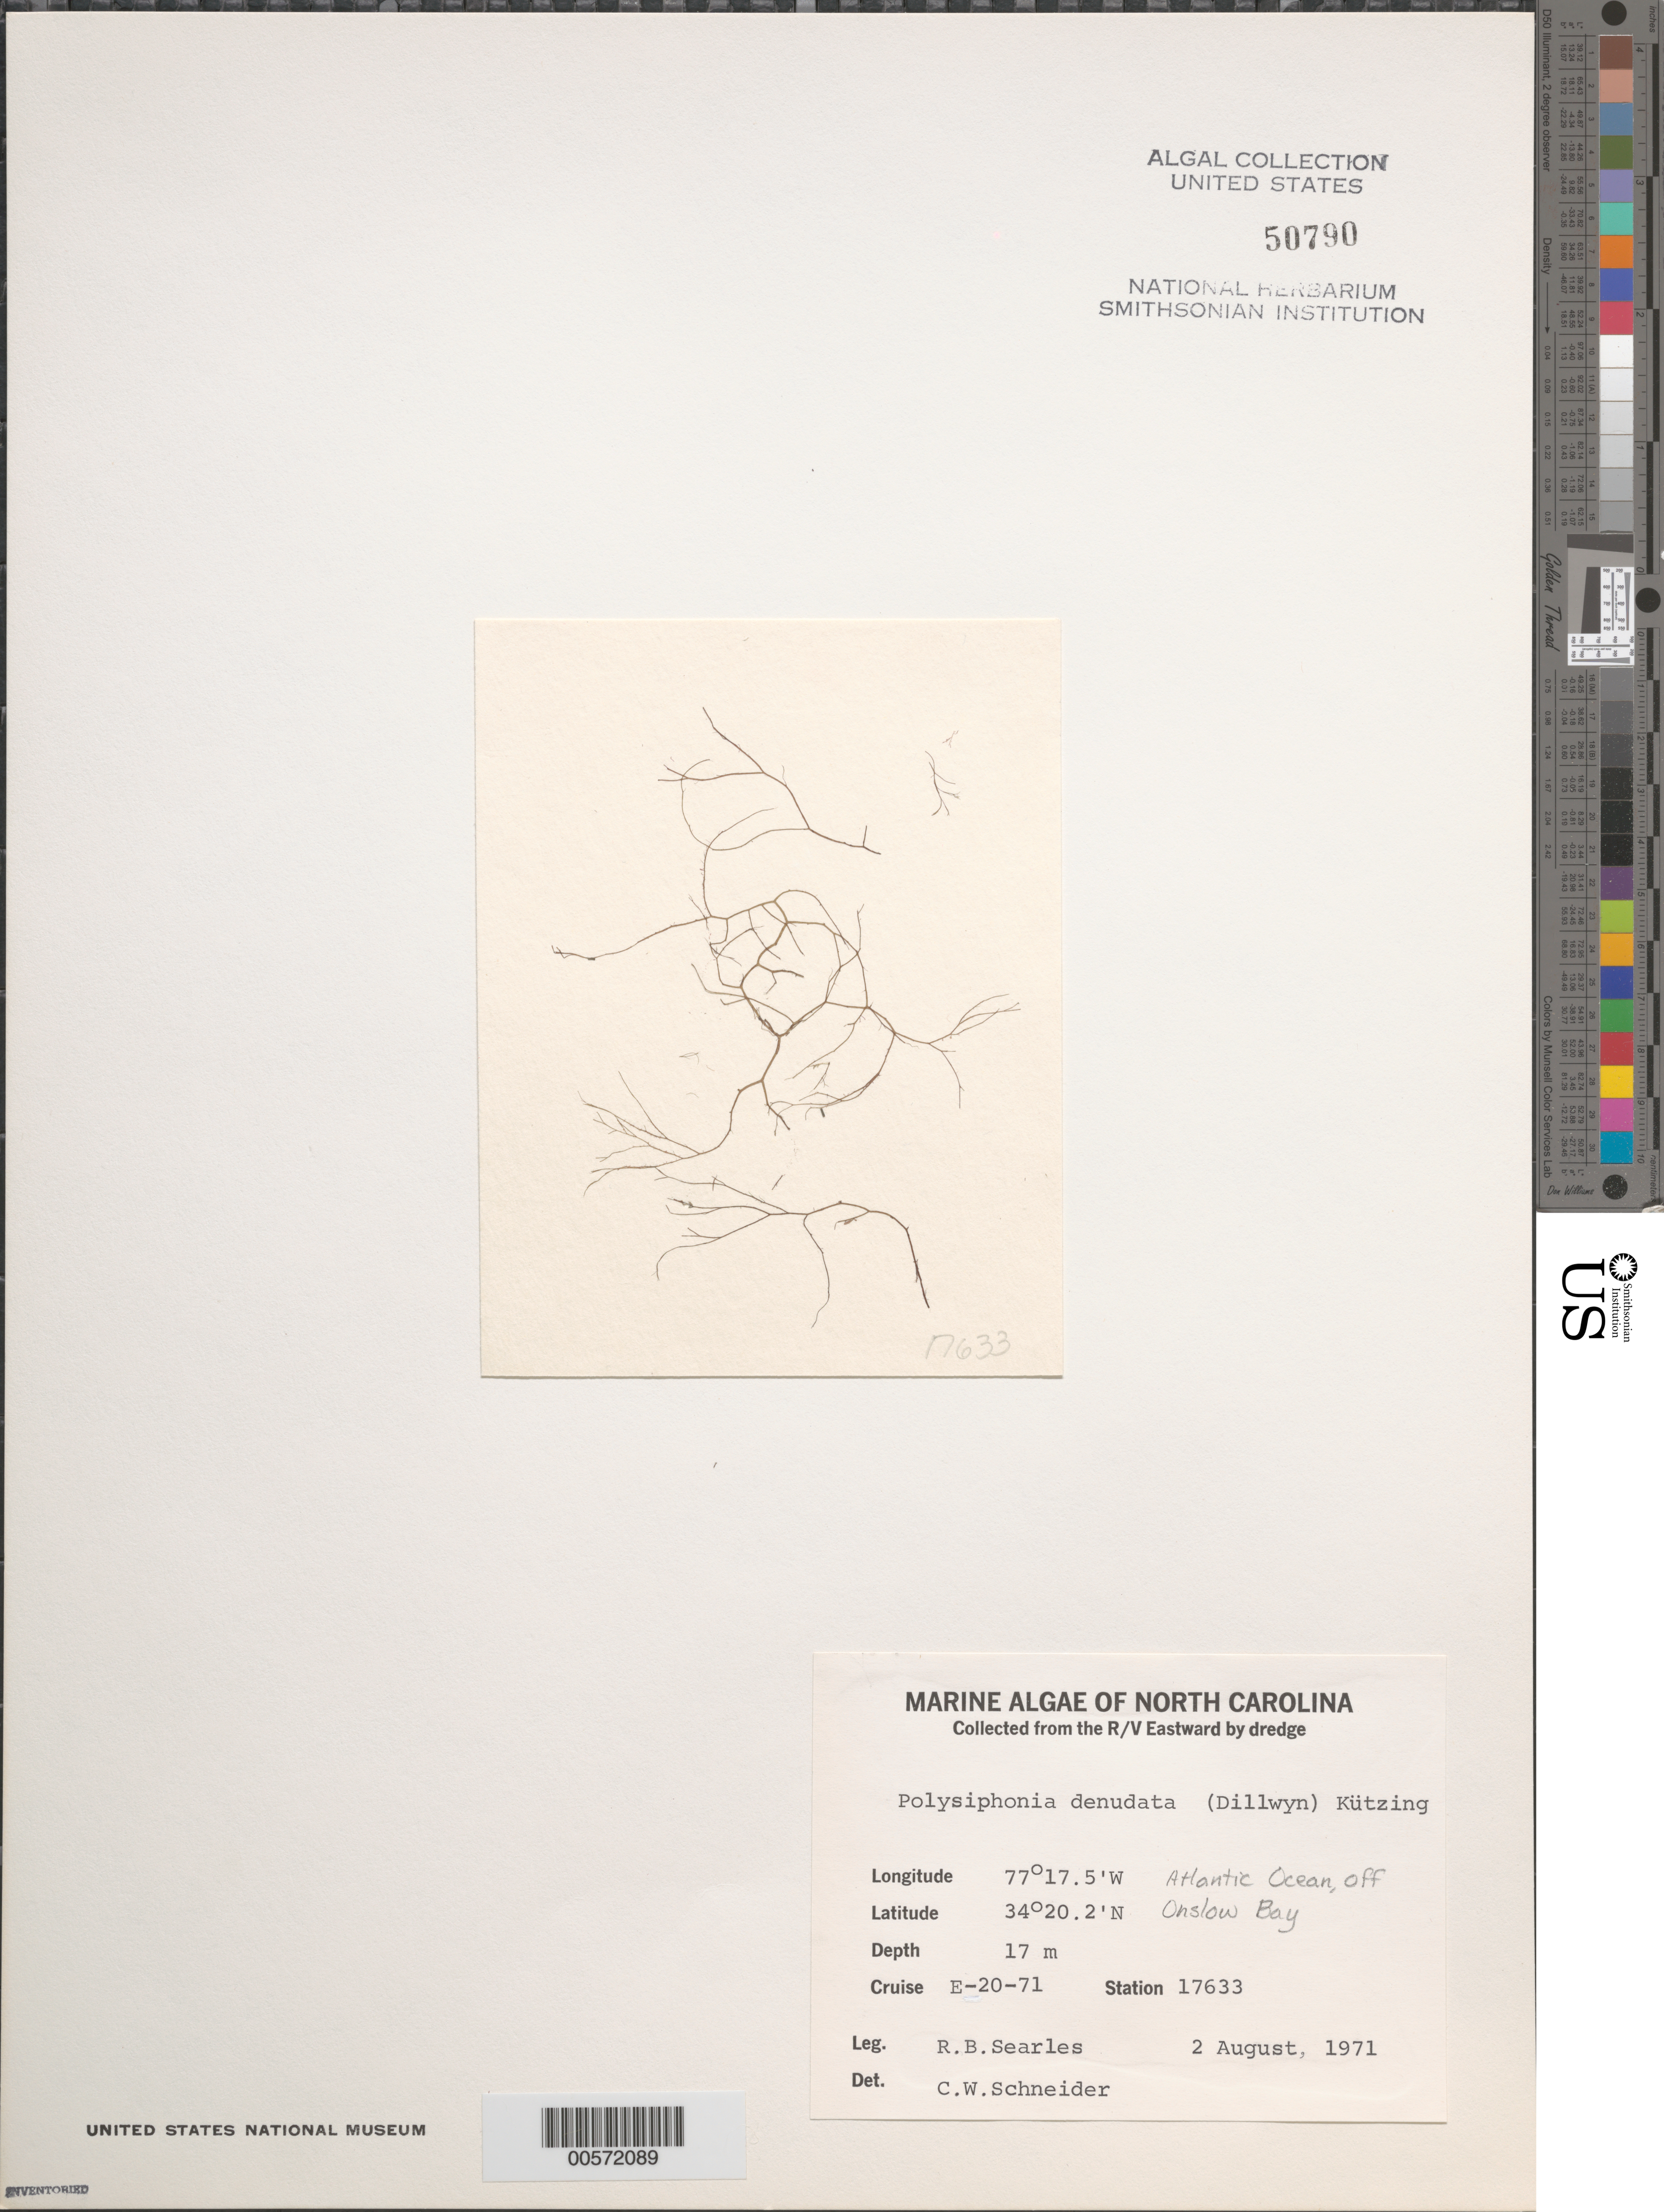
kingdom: Plantae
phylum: Rhodophyta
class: Florideophyceae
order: Ceramiales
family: Rhodomelaceae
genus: Carradoriella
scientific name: Carradoriella denudata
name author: (Dillwyn) Savoie & G.W. Saunders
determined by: Algae name updating Project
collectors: R. Searles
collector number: Station 17633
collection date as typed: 02 Aug 1971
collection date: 1971-08-02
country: United States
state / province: North Carolina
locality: Atlantic Ocean off Onslow Bay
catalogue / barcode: US 50790